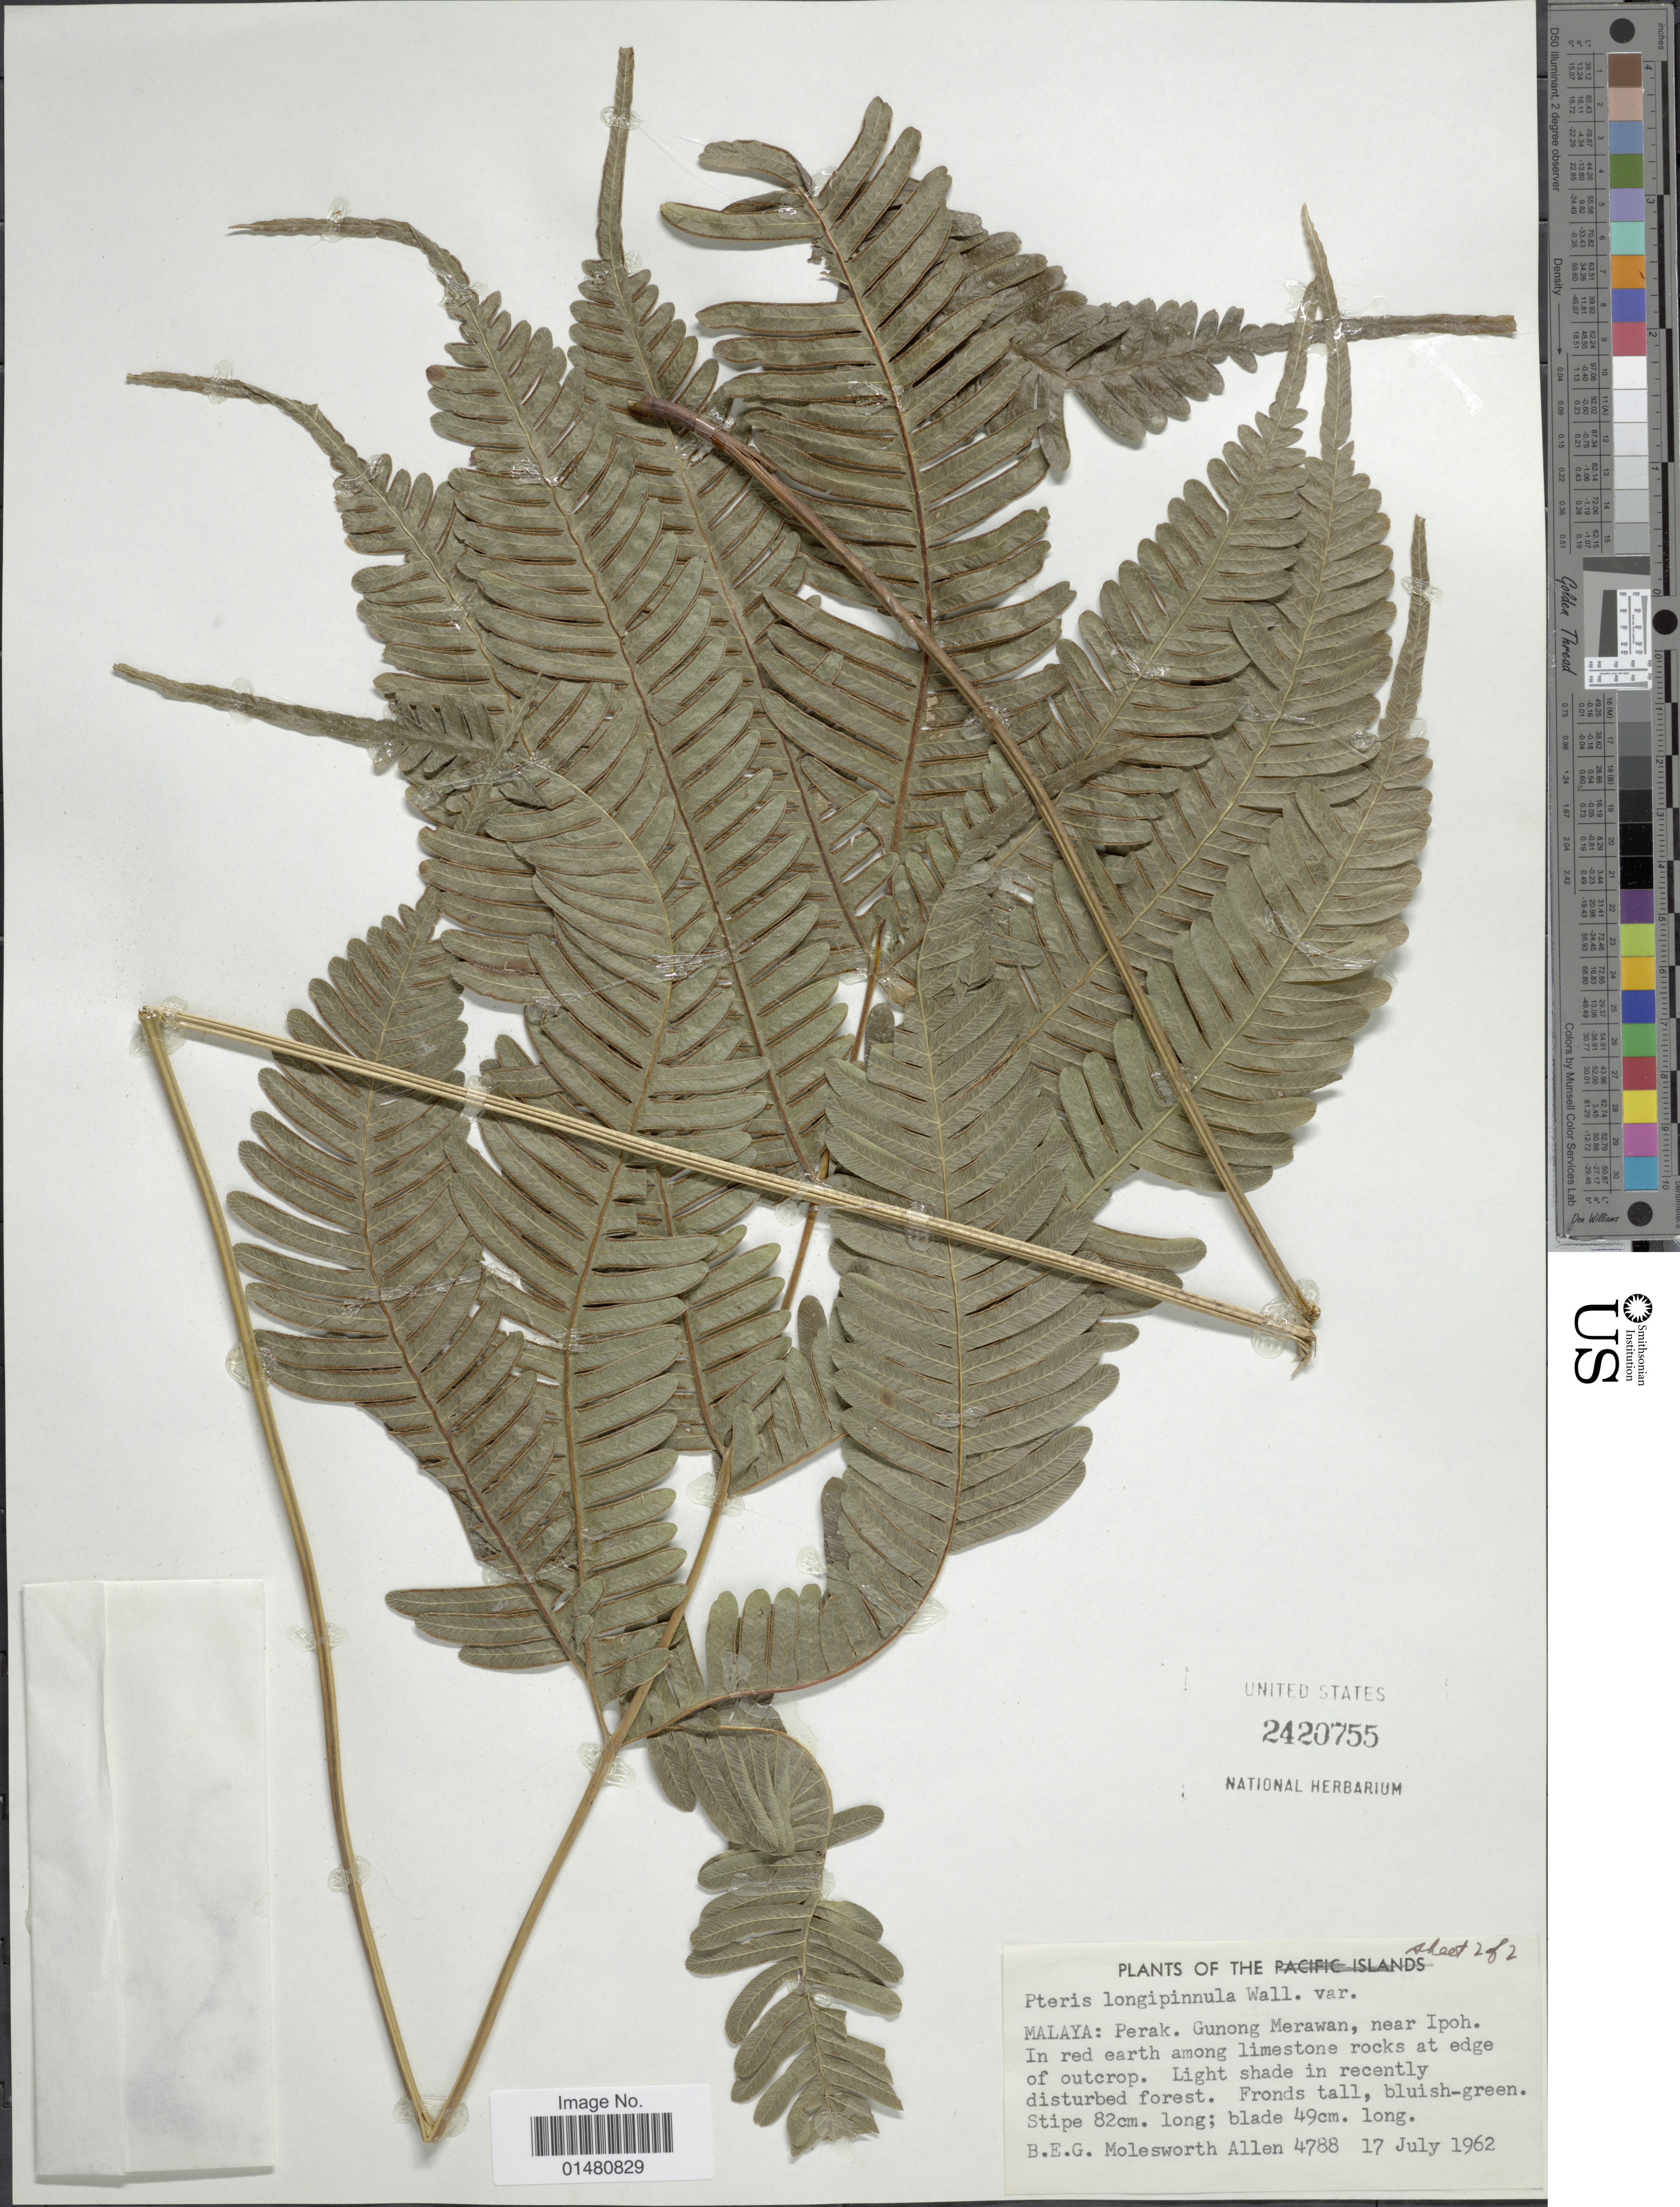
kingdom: Plantae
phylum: Tracheophyta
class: Polypodiopsida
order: Polypodiales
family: Pteridaceae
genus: Pteris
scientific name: Pteris longipinnula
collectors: B. E. G. Molesworth-Allen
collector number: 4788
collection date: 1962-07-17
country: Malaysia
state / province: Perak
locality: Malaya: Gunong Merwan, near Ipoh. In red earth among limestine rocks at edge of outcrop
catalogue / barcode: US 2420755